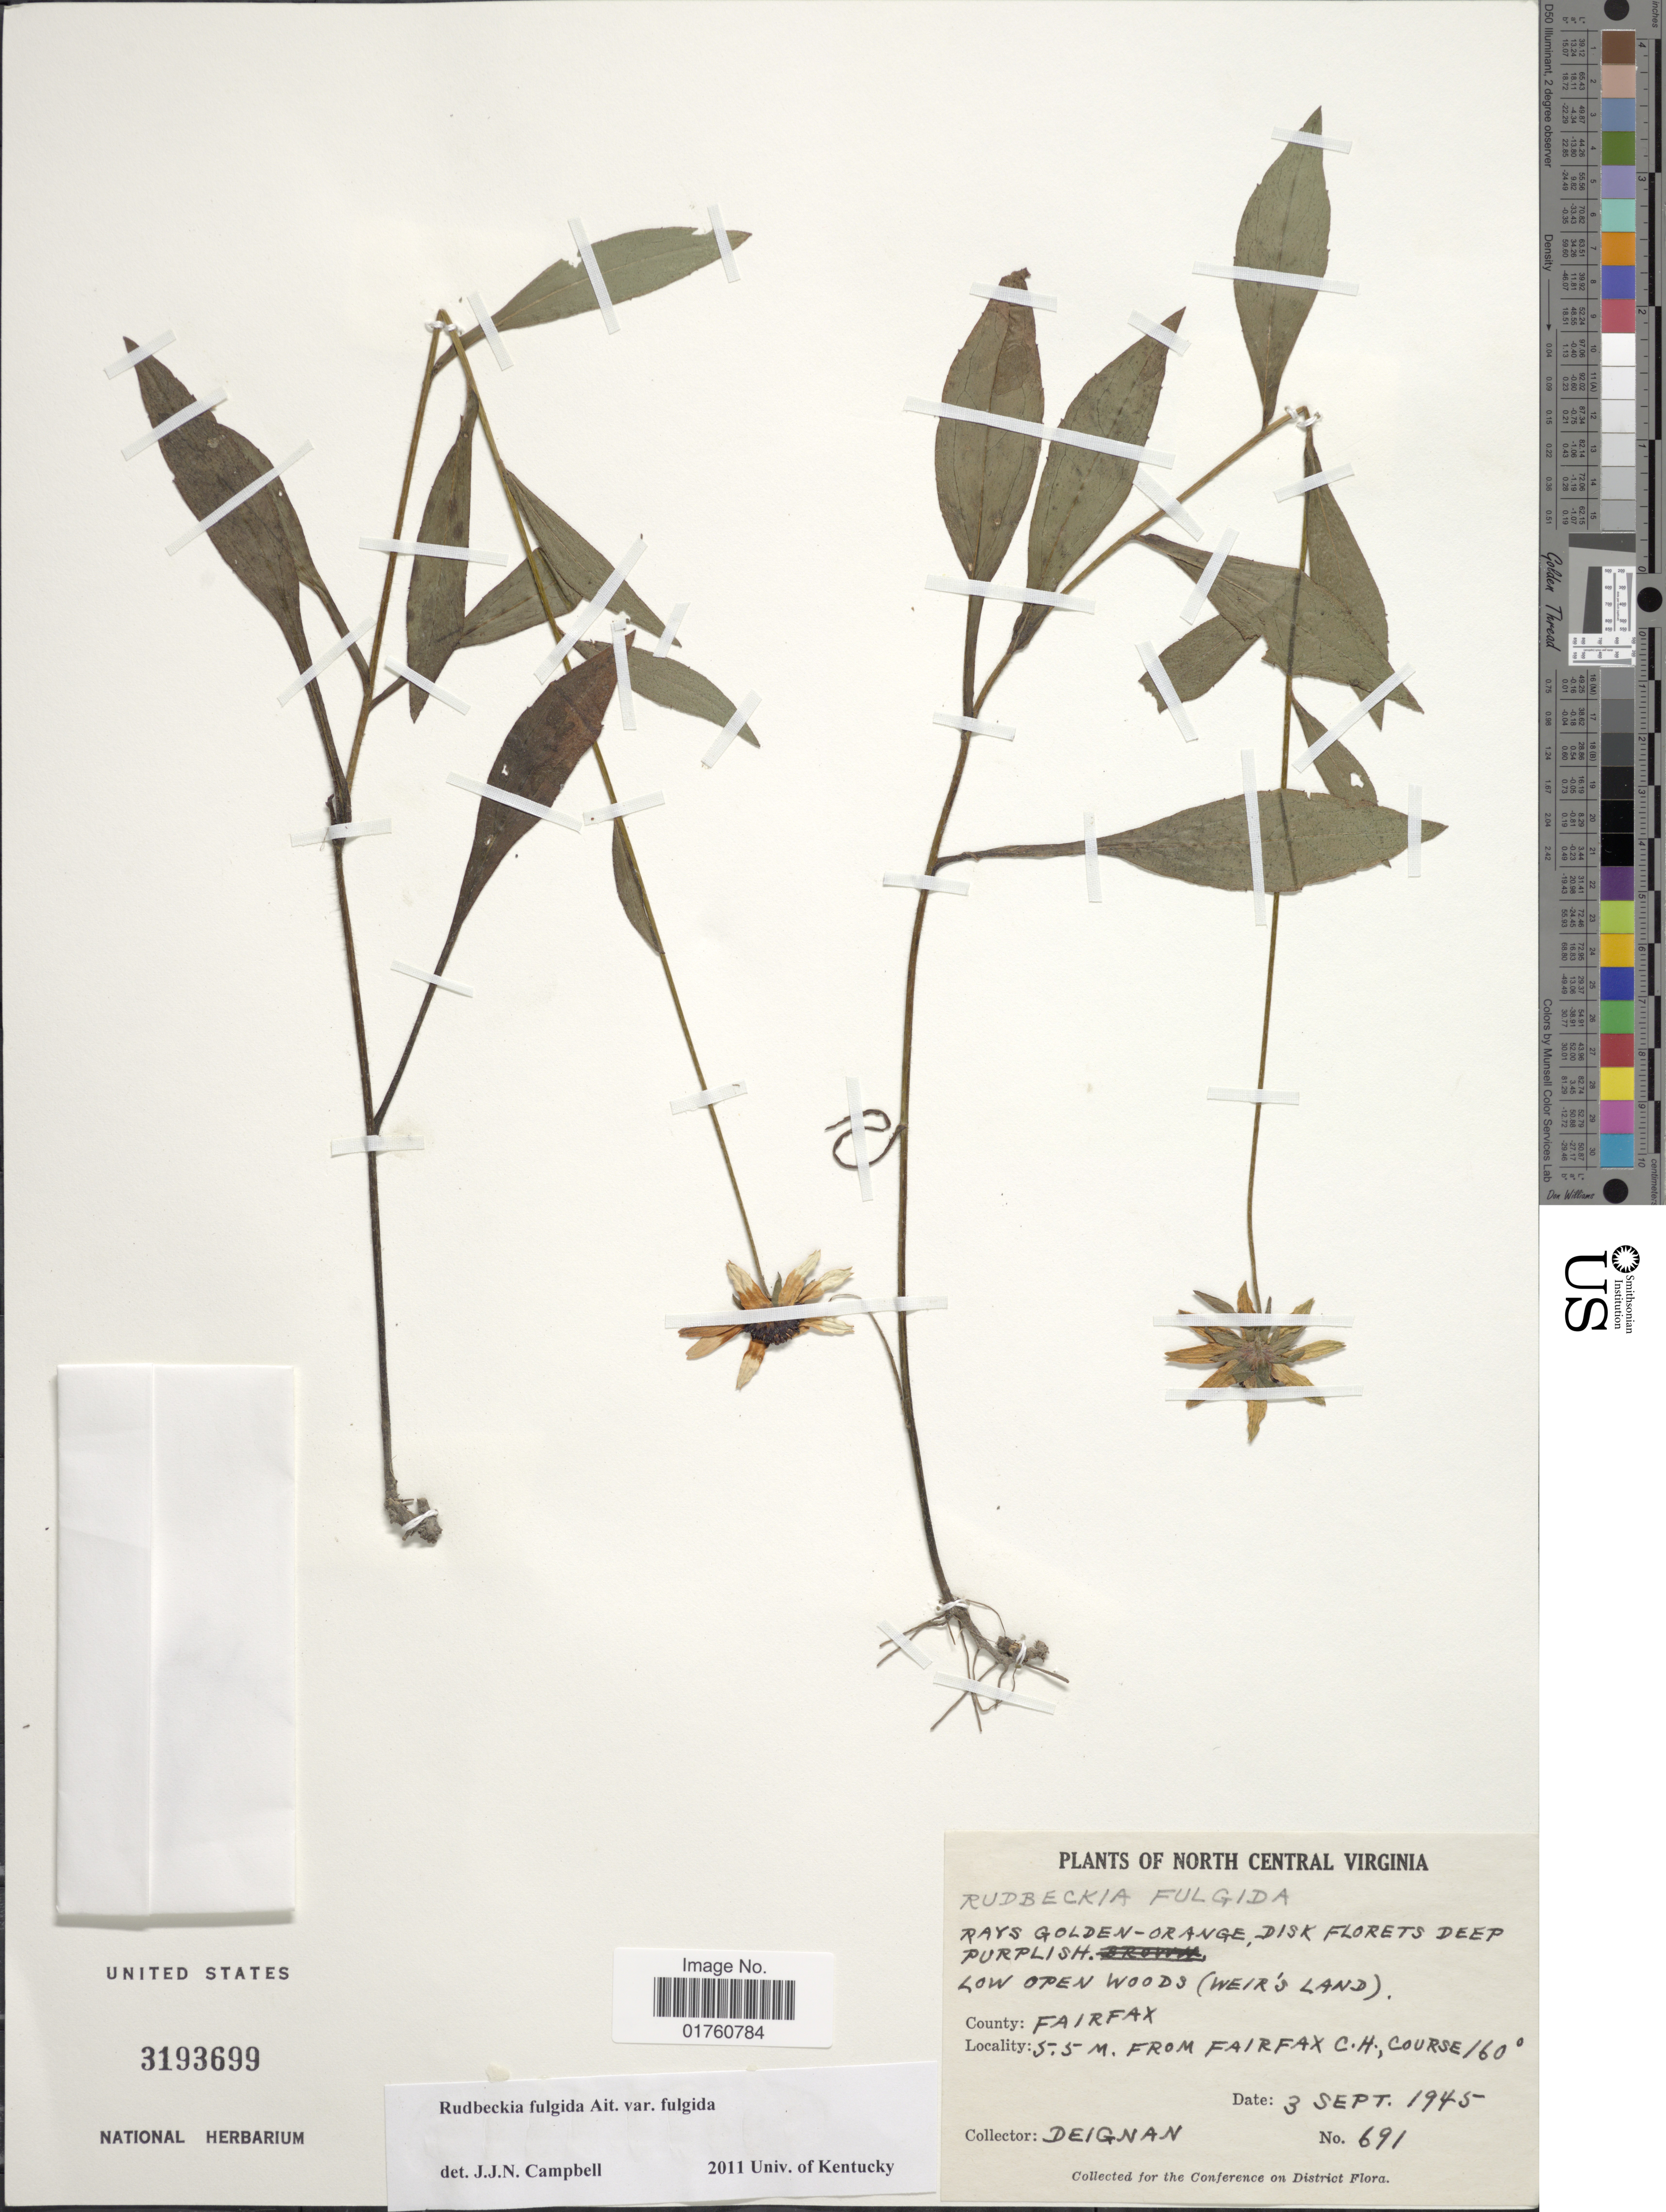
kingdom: Plantae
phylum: Tracheophyta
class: Magnoliopsida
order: Asterales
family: Asteraceae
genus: Rudbeckia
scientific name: Rudbeckia fulgida var. fulgida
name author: Aiton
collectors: -. Deignan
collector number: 691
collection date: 1945-09-03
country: United States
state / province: Virginia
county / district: Fairfax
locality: North Central Virginia, County: Fairfax, 5.5 m from Fairfax C.H., Course 160°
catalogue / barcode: US 3193699